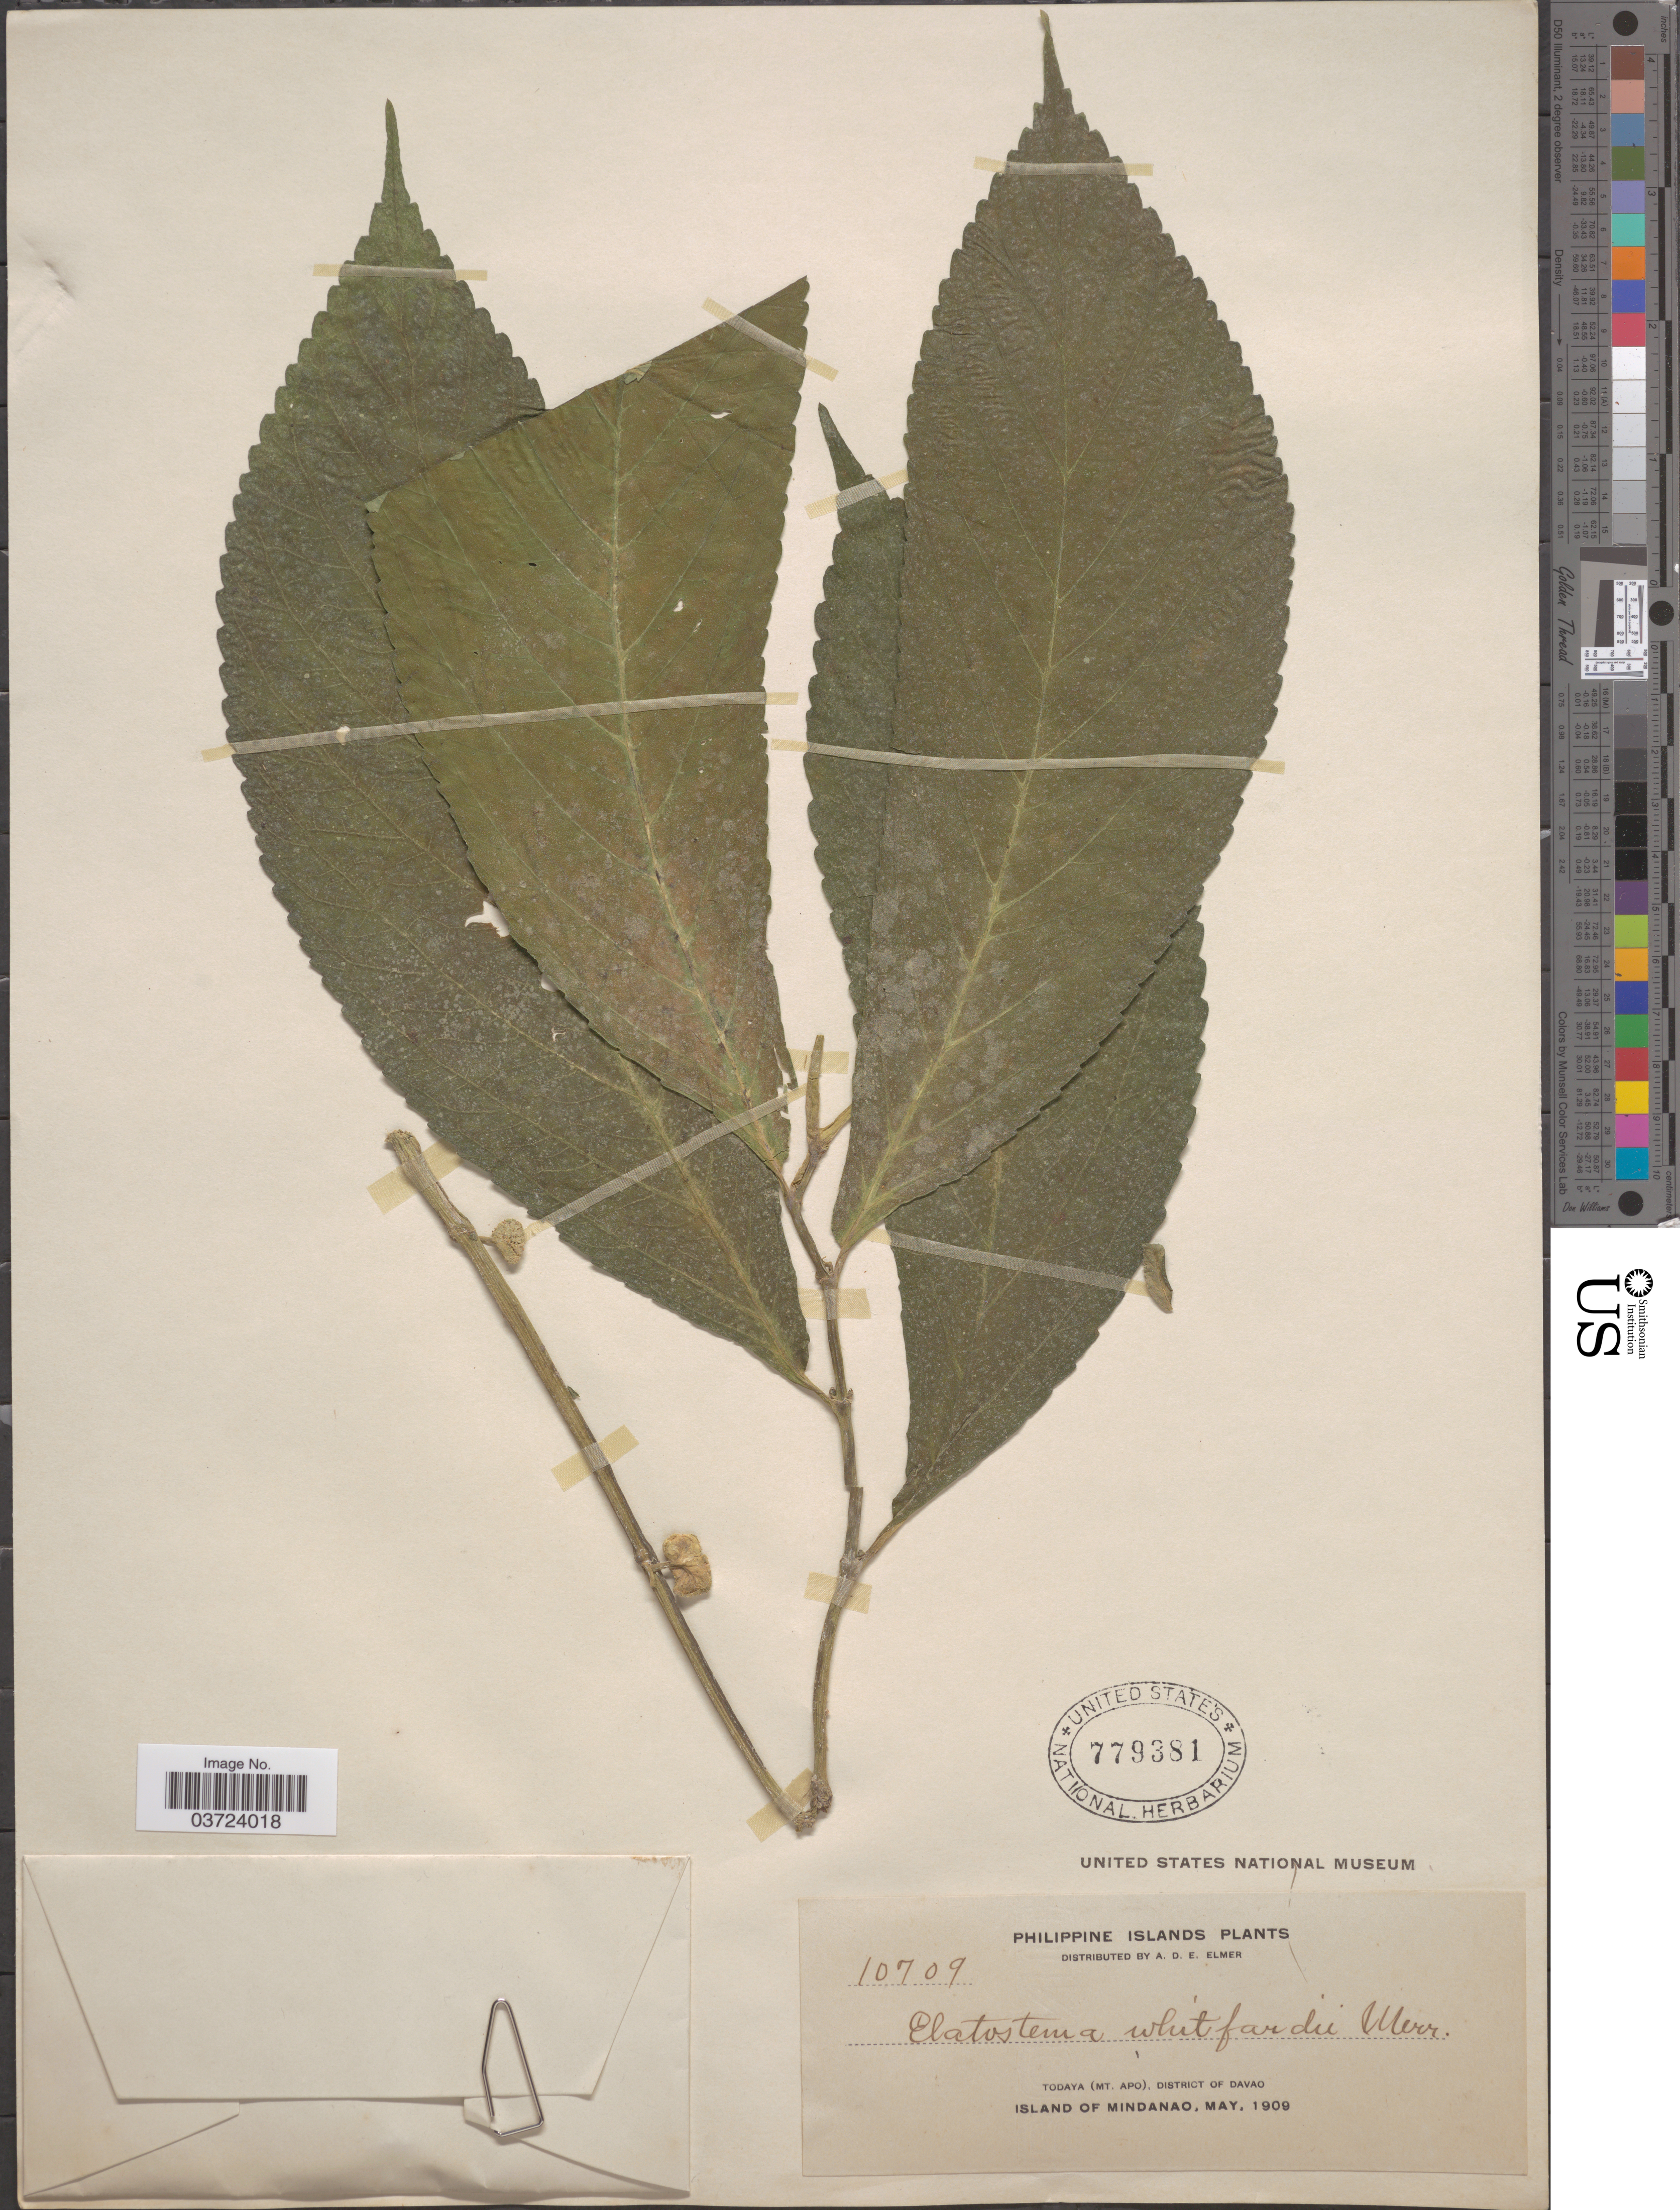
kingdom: Plantae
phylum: Tracheophyta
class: Magnoliopsida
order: Rosales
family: Urticaceae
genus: Elatostema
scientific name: Elatostema whitfordii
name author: Merr.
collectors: A. D. E. Elmer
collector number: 10709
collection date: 1909-05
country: Philippines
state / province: Davao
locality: Philippine Islands. Todaya (Mt. Apo), District of Davao. Island of Mindanao.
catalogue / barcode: US 779381